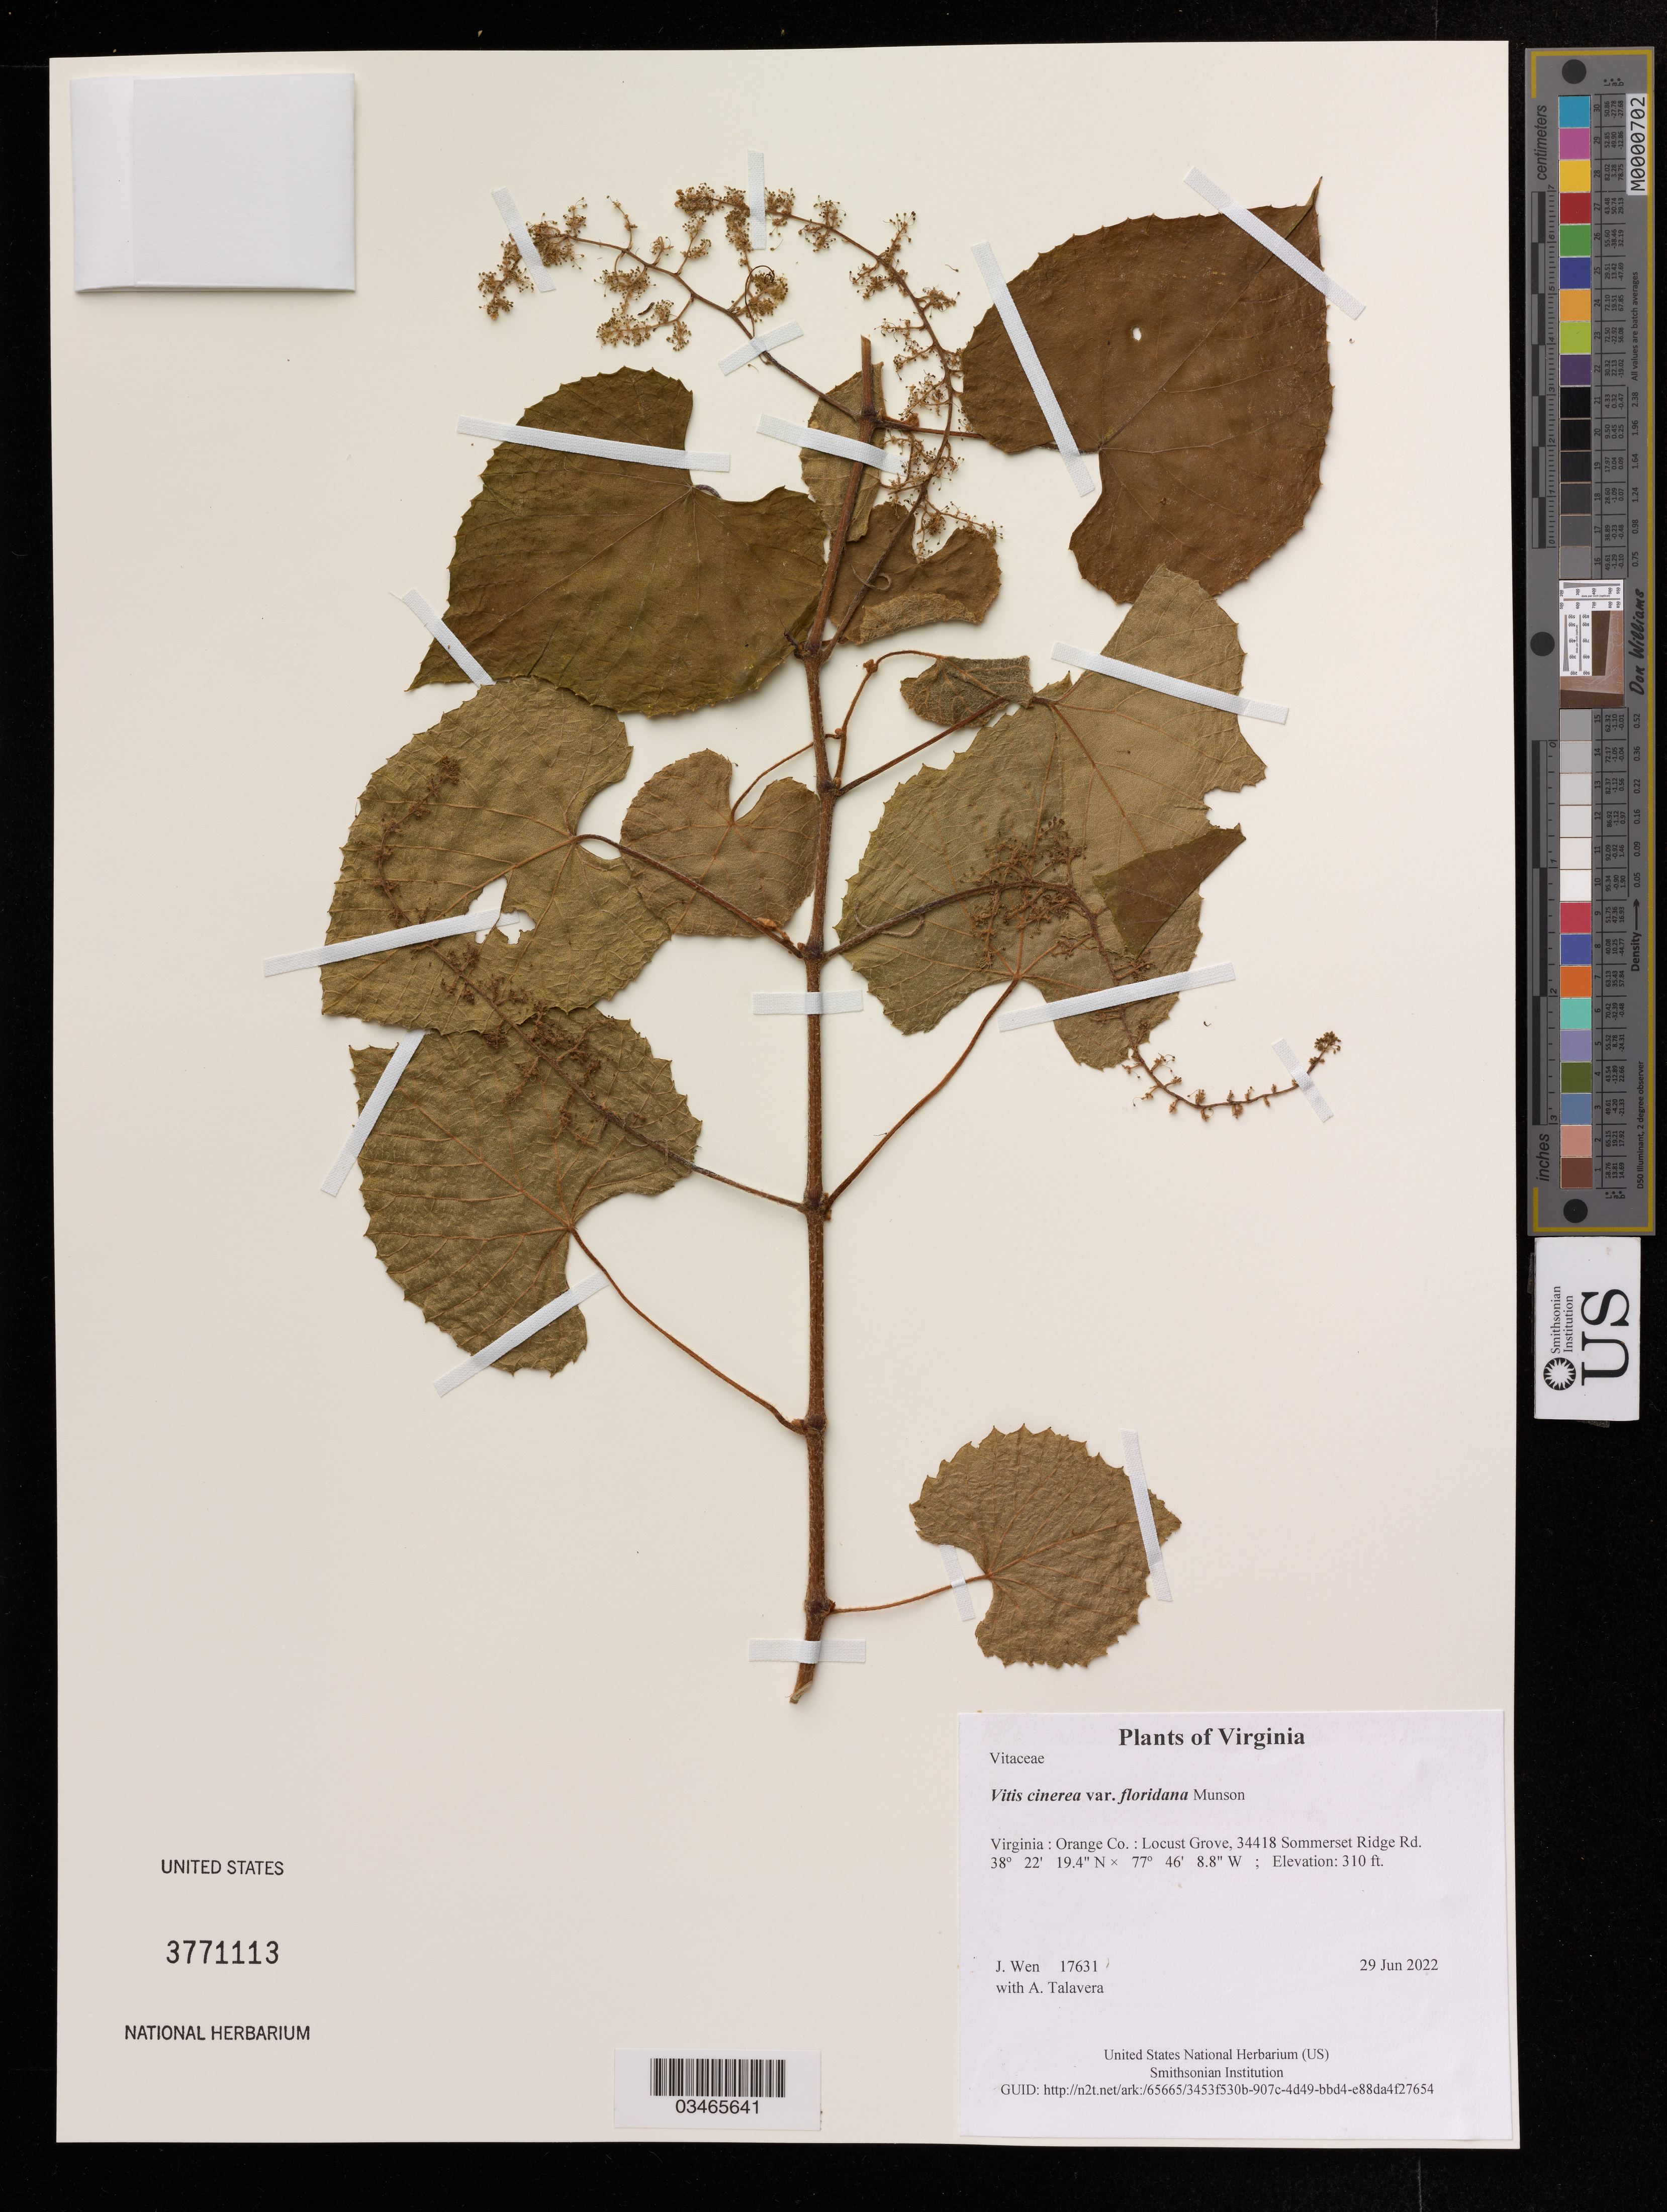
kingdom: Plantae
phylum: Tracheophyta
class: Magnoliopsida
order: Vitales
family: Vitaceae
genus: Vitis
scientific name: Vitis cinerea var. floridana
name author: Munson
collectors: J. Wen & A. Talavera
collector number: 17631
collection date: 2022-06-29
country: United States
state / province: Virginia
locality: Orange Co.: Locust Grove. Sommerset Ridge Rd.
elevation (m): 94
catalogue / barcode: US 3771113